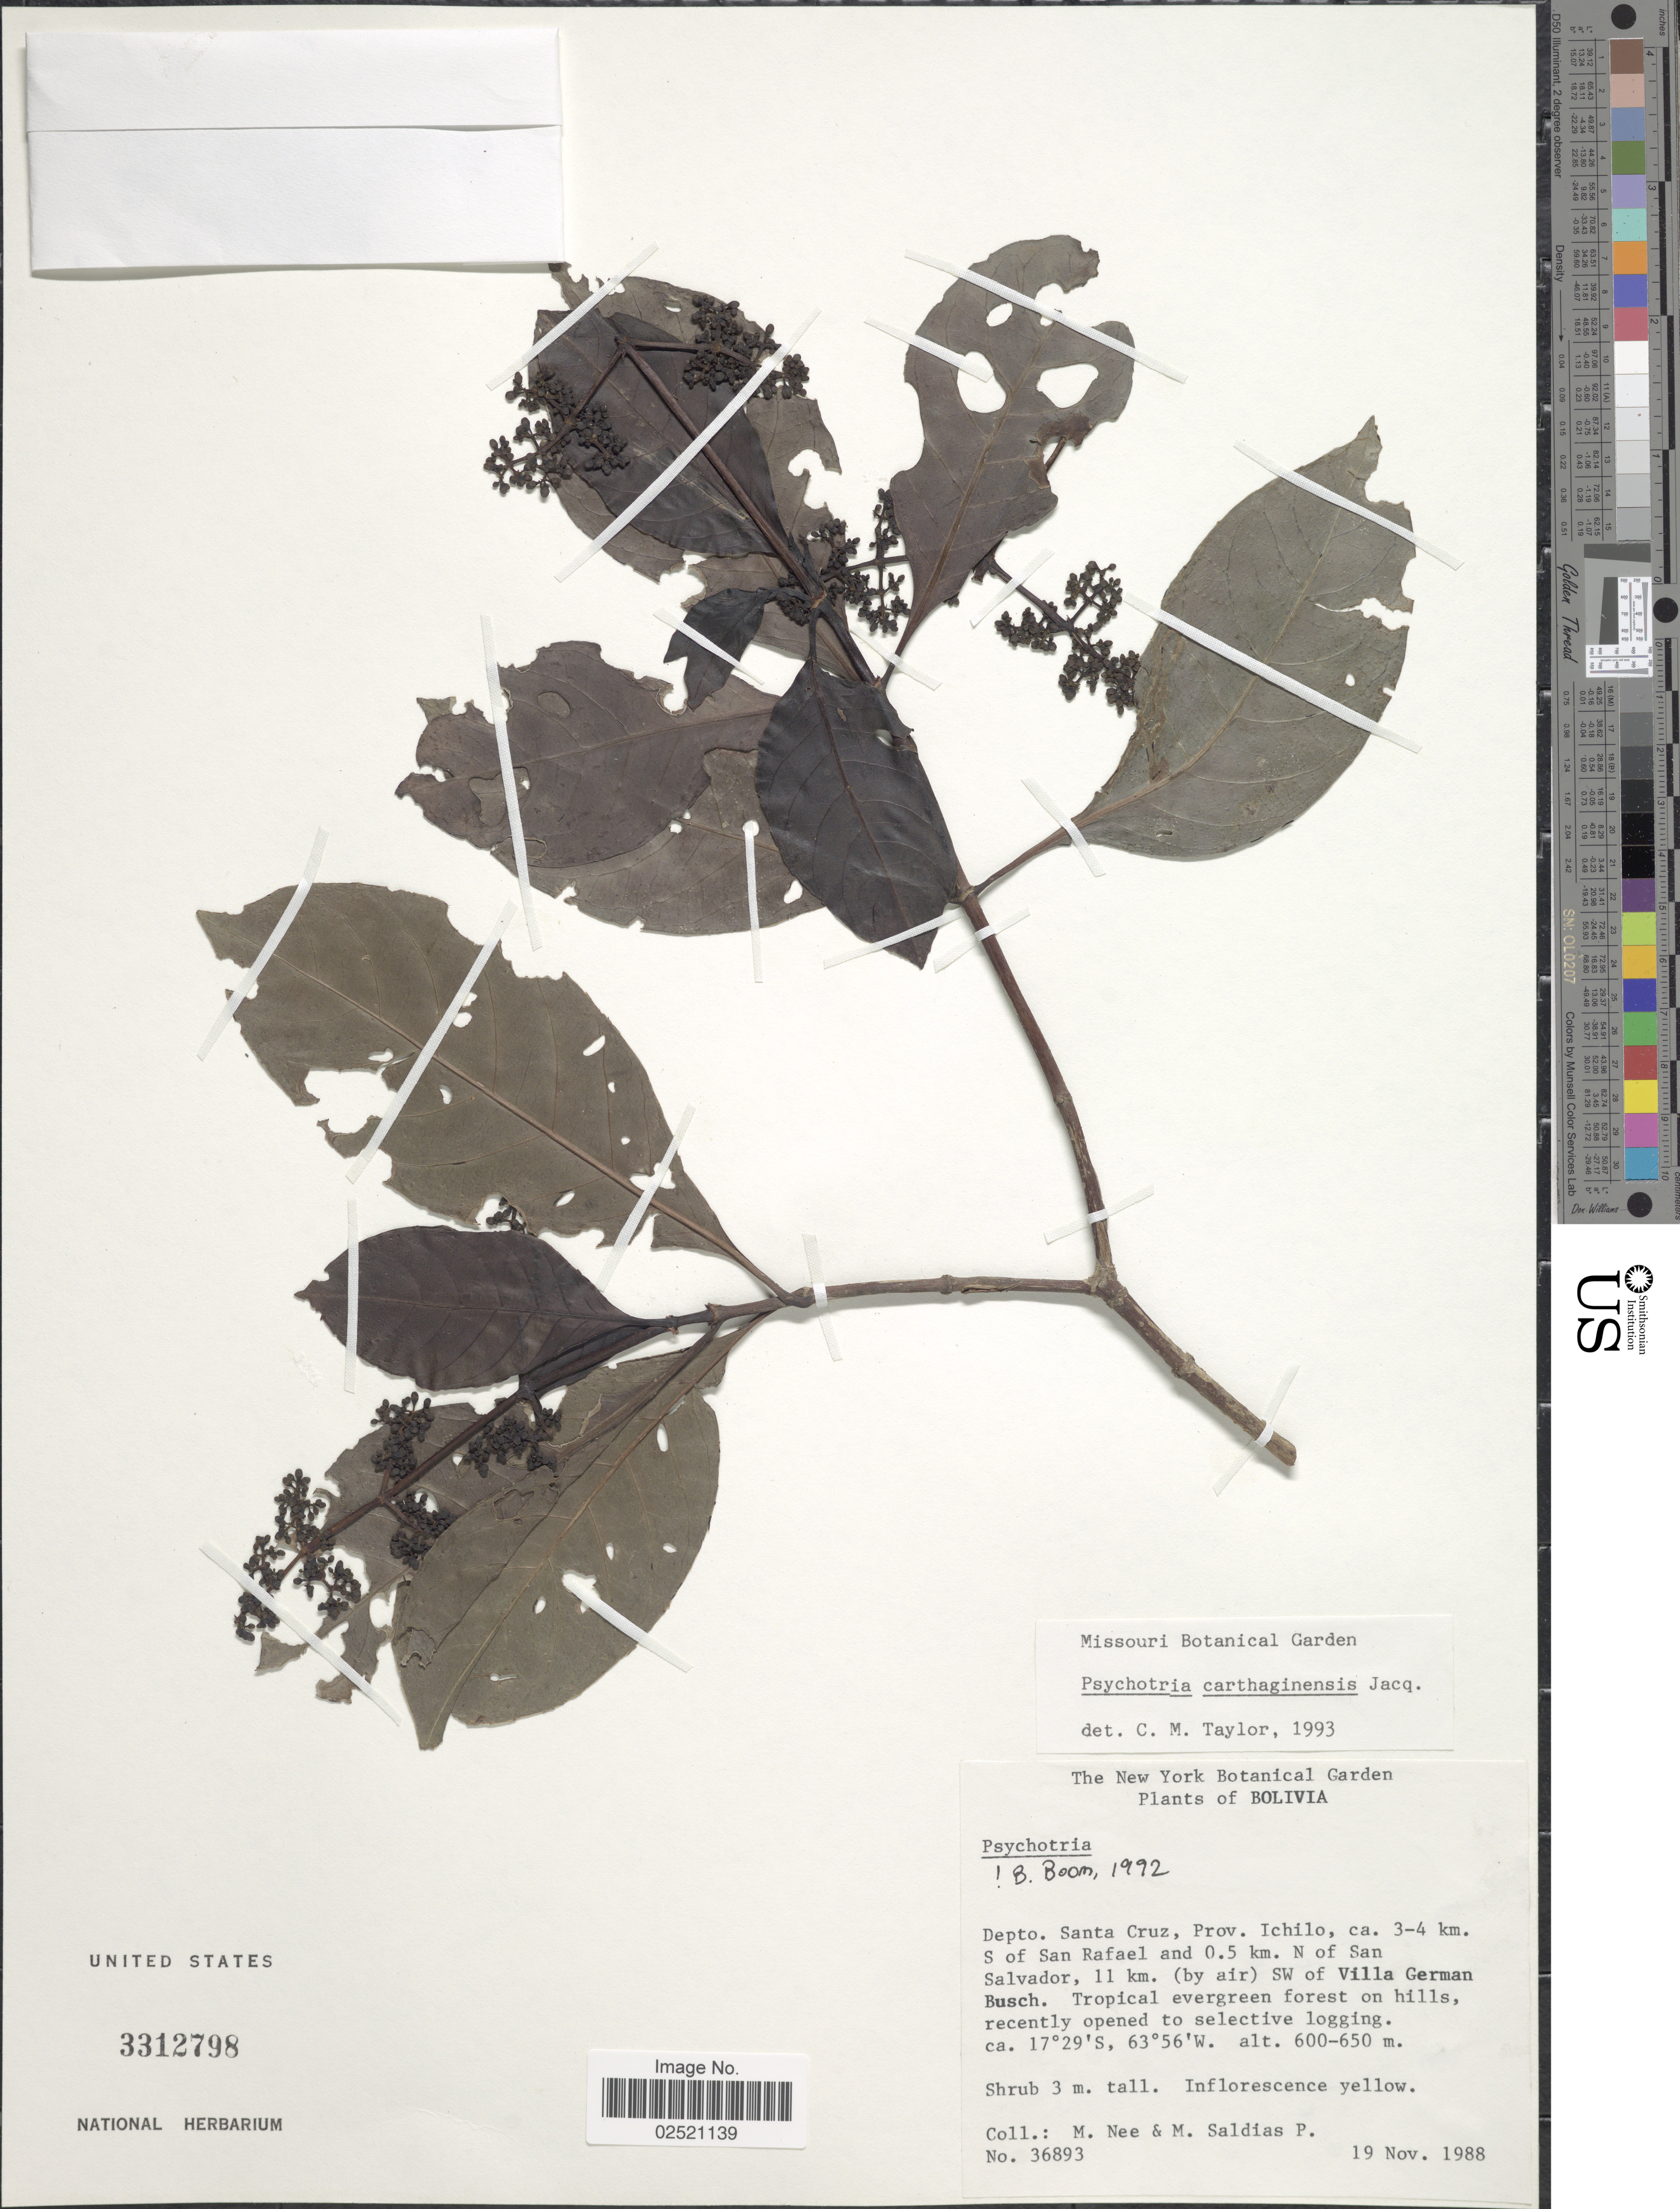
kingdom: Plantae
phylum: Tracheophyta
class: Magnoliopsida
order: Gentianales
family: Rubiaceae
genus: Psychotria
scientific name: Psychotria carthagenensis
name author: Jacq.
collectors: M. Nee & M. Saldias P.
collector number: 36893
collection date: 1988-11-19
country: Bolivia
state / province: Santa Cruz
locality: Prov. Ichildo, ca. 3-4 km. S of San Rafael and 0.5 km. N of San Salvador, 11 km (by air) SW of Villa Germa Busch, tropical evergreen forest on hills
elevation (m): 600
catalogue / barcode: US 3312798